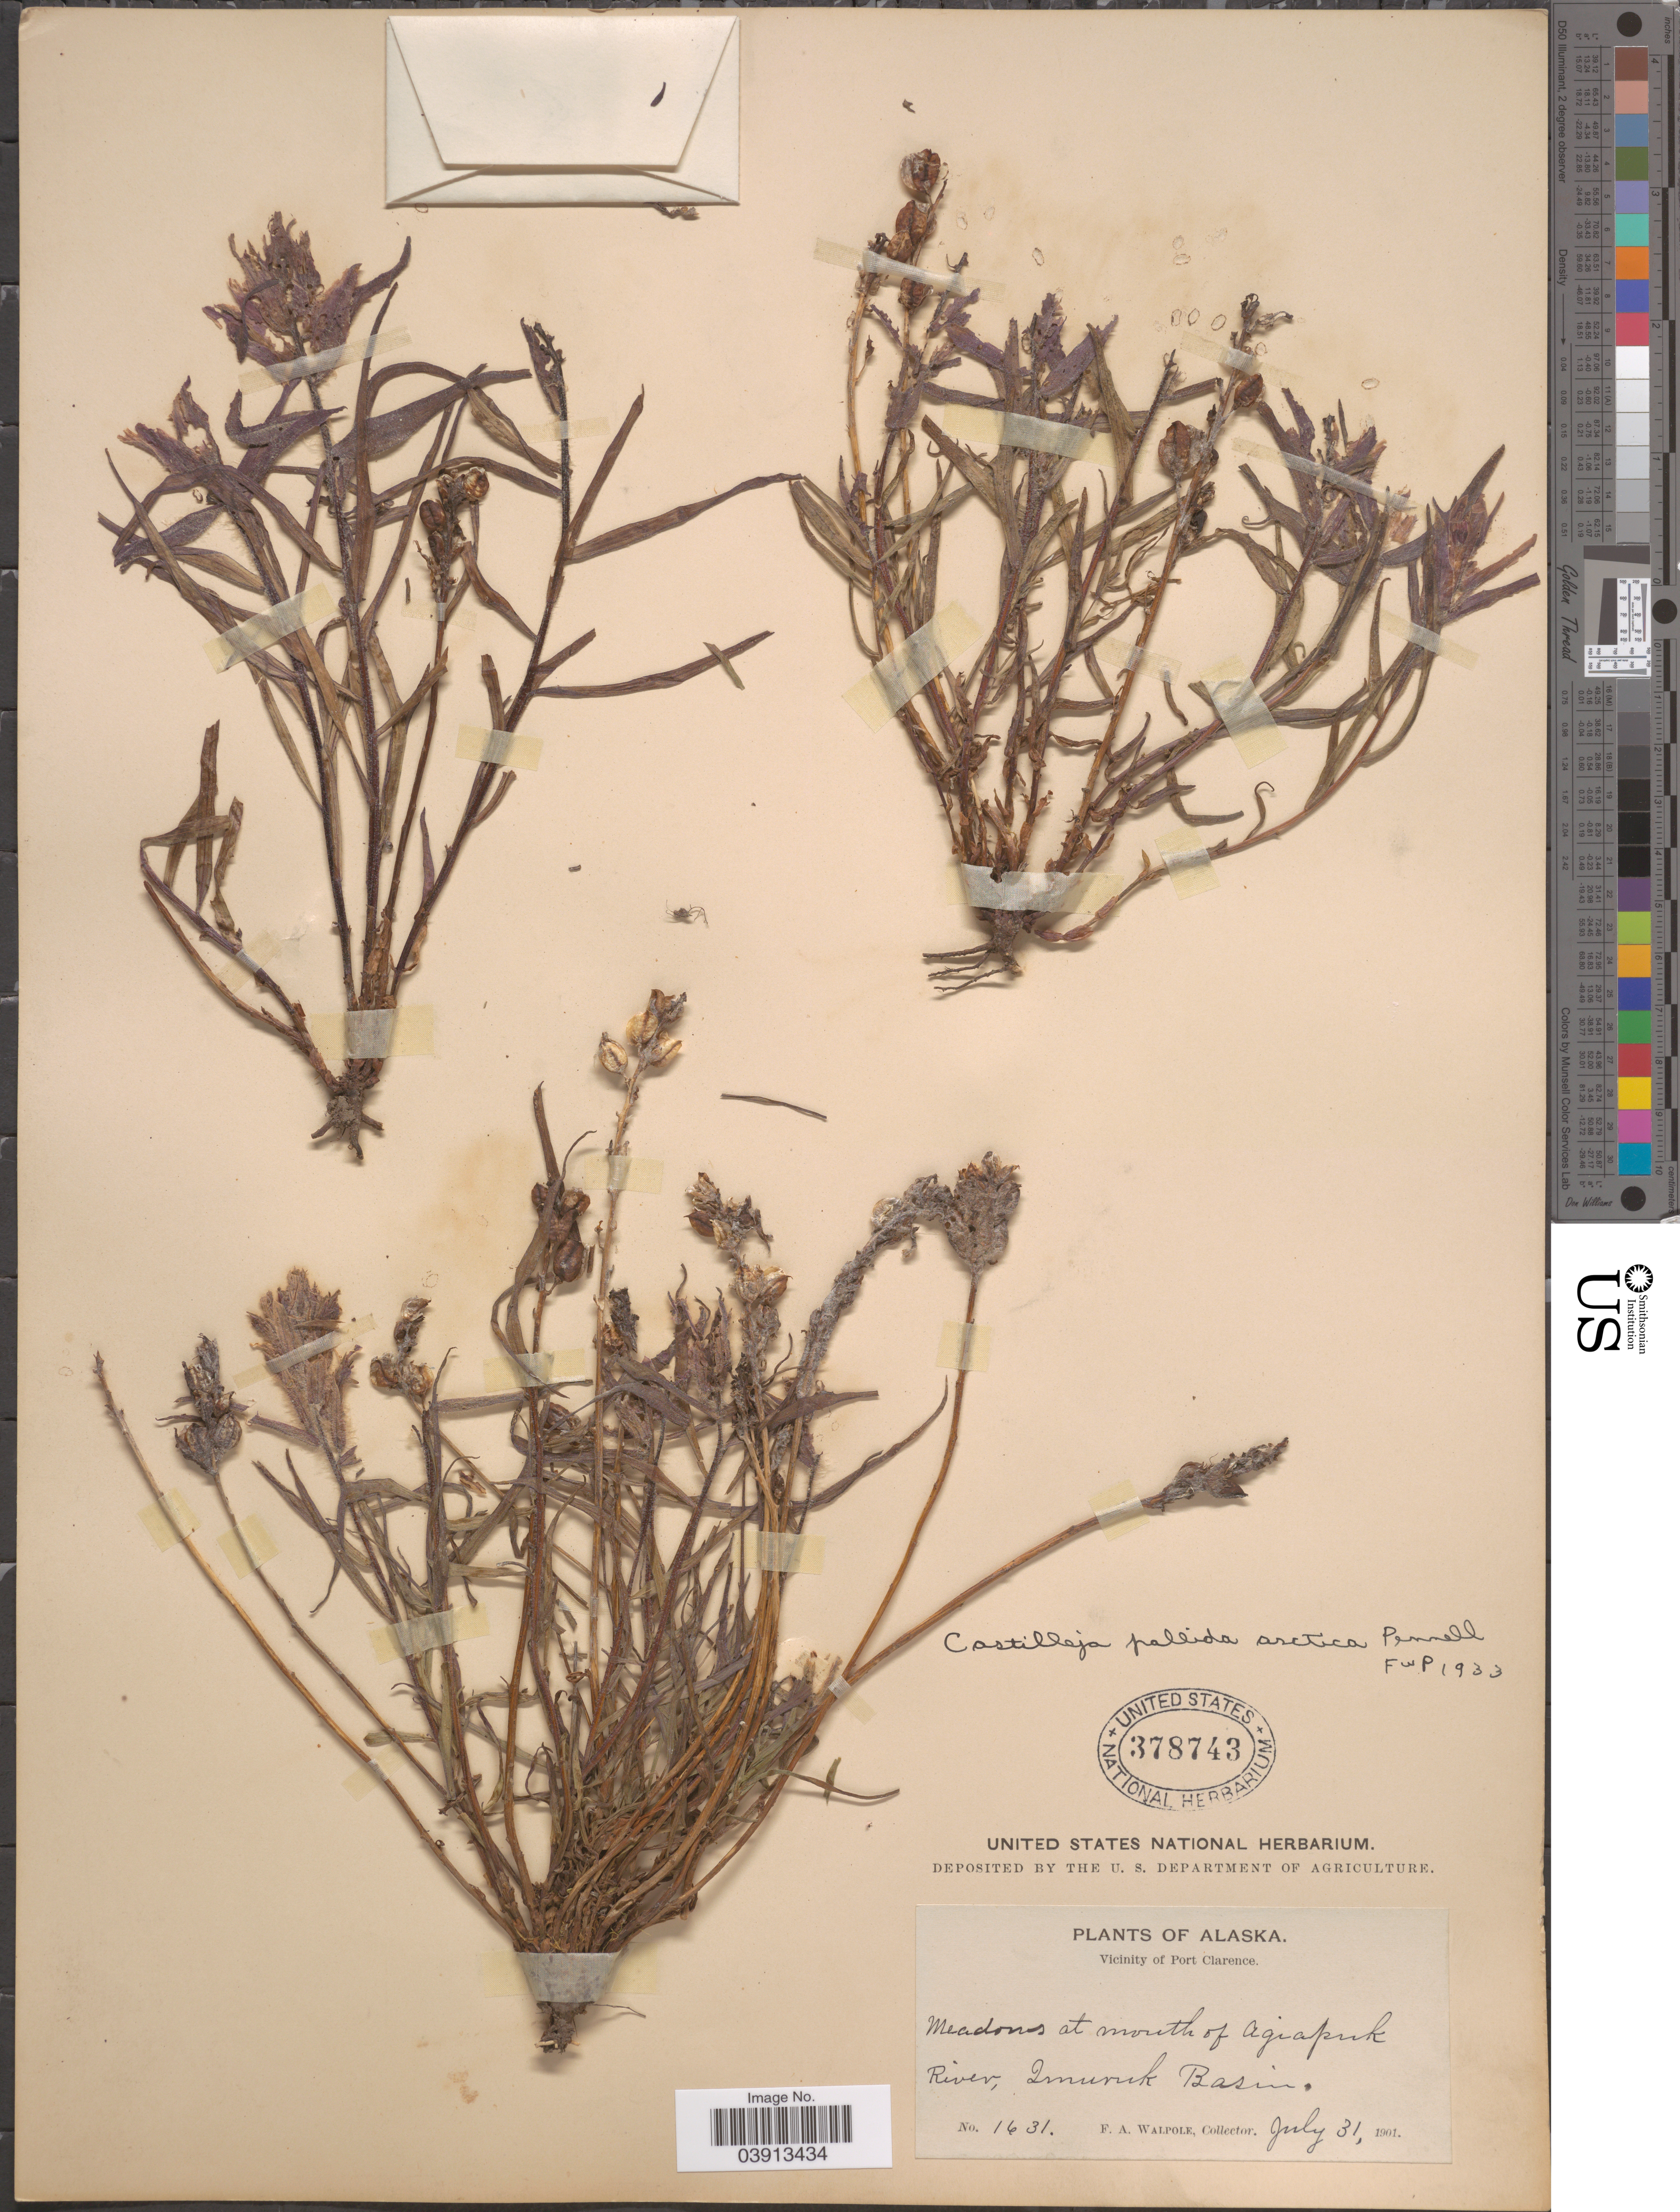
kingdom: Plantae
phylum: Tracheophyta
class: Magnoliopsida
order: Lamiales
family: Orobanchaceae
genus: Castilleja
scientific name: Castilleja pallida var. elegans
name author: (Malte) Pennell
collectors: F. Walpole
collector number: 1631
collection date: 1901-07-31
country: United States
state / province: Alaska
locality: Vicinity of Port Clarence. Meadows at mouth of Agiapuk River, Imuruk Basin.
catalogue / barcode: US 378743